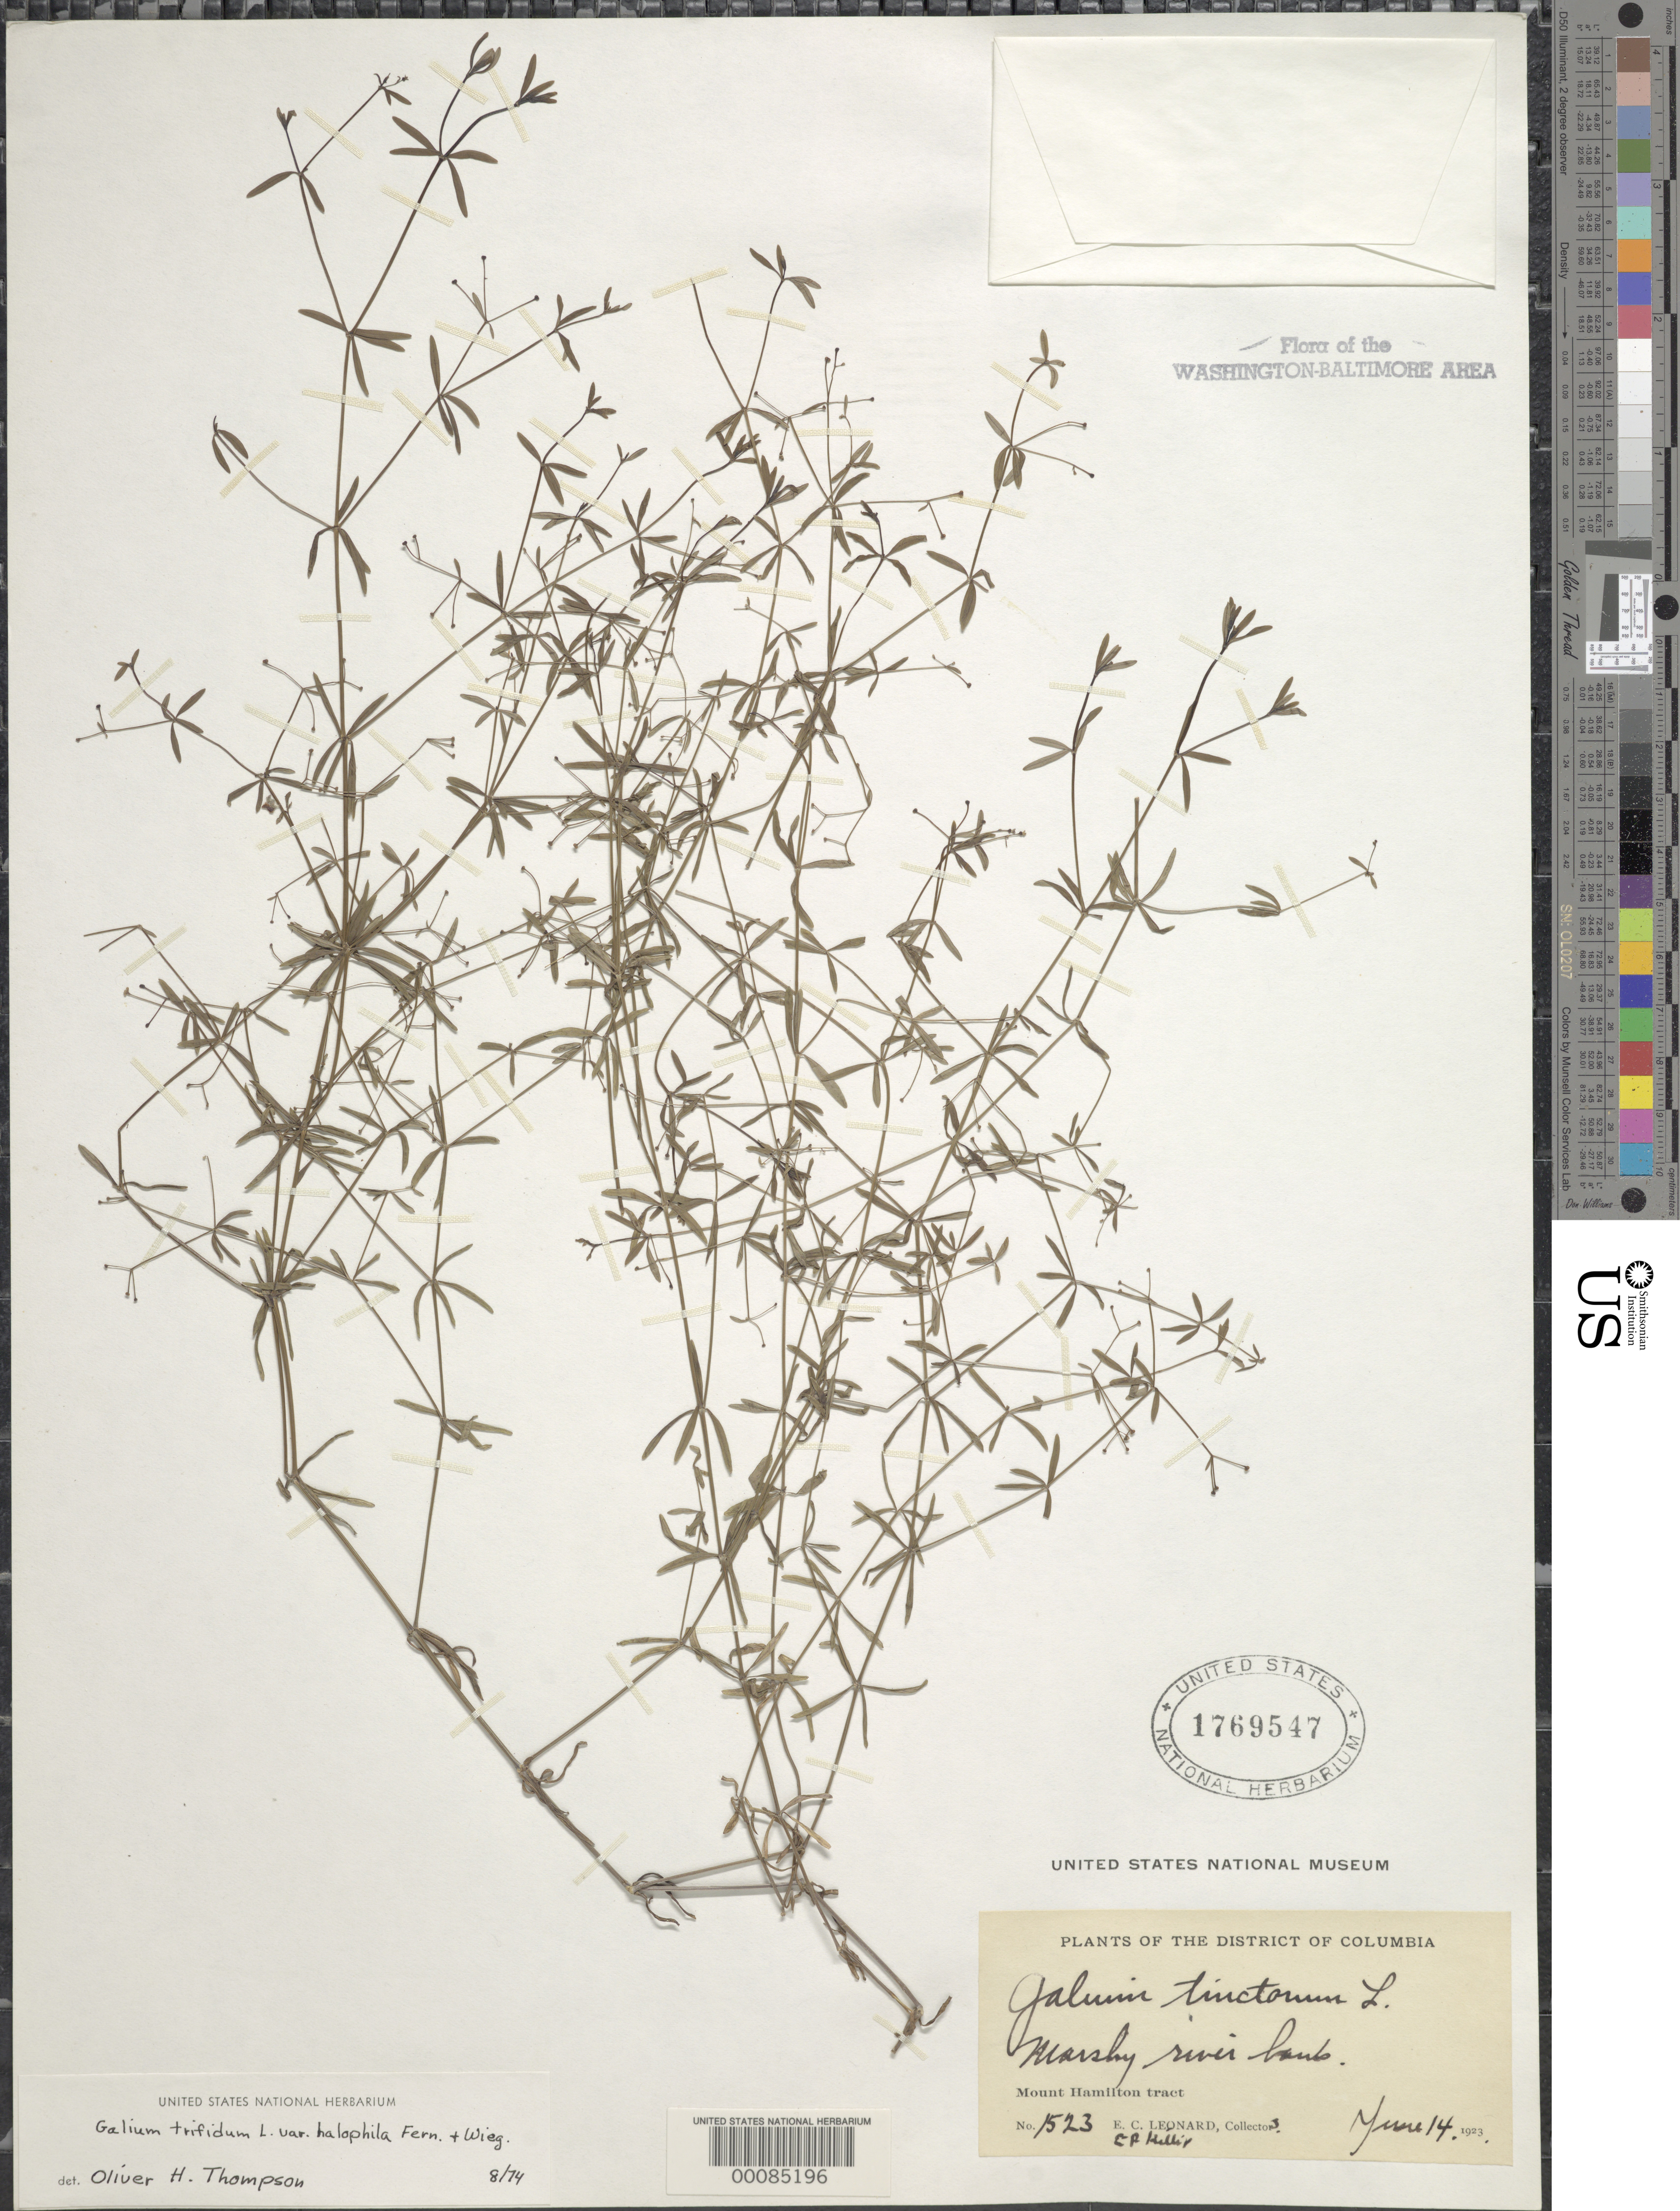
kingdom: Plantae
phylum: Tracheophyta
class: Magnoliopsida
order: Gentianales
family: Rubiaceae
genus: Galium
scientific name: Galium trifidum var. halophilum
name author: Fernald & Wiegand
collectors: E. C. Leonard & E. P. Killip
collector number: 1523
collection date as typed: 14 Jun 1923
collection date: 1923-06-14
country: United States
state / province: District of Columbia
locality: Mt. Hamilton Tract (National Arboretum)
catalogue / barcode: US 1769547